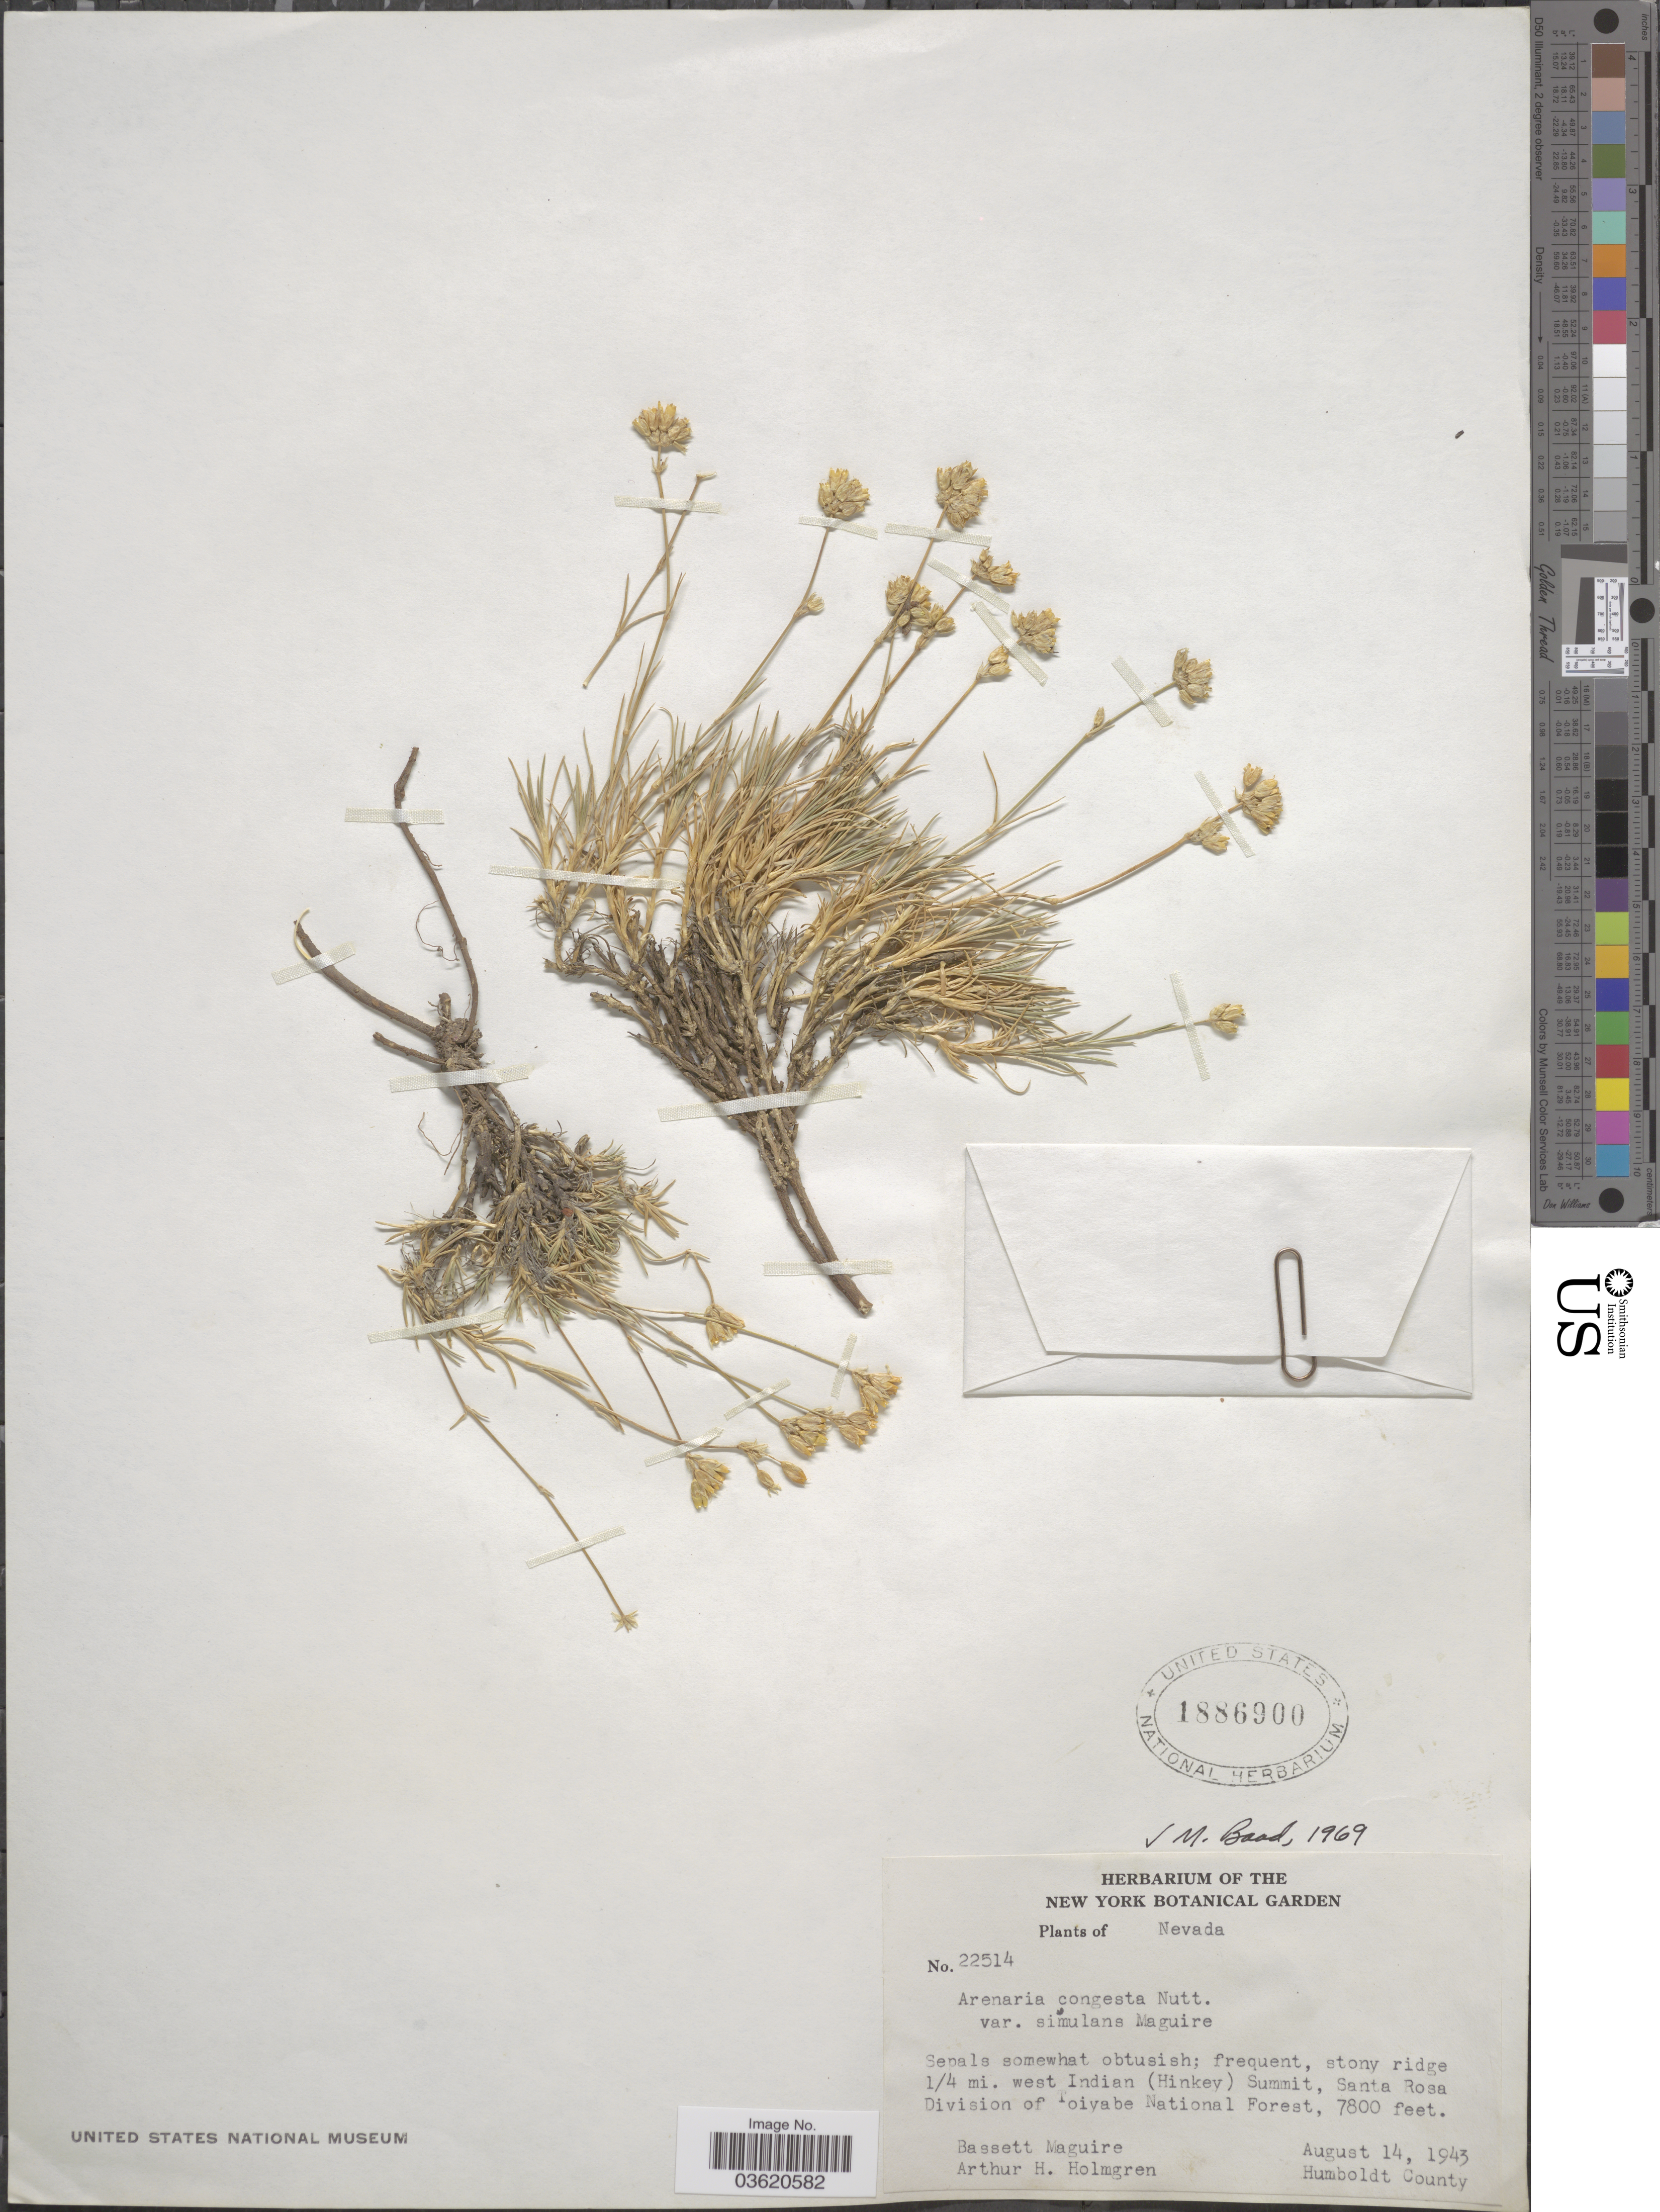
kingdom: Plantae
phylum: Tracheophyta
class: Magnoliopsida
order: Caryophyllales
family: Caryophyllaceae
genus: Eremogone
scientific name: Eremogone congesta var. simulans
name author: (Maguire) R.L. Hartm. & Rabeler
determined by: U.S. National Herbarium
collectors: B. Maguire & A. H. Holmgren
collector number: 22514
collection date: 1943-08-14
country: United States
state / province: Nevada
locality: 1/4 mi. west Indian (Hinkey) Summit, Santa Rosa Division of Toiyabe National Forest. Humboldt County.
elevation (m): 2377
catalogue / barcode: US 1886900